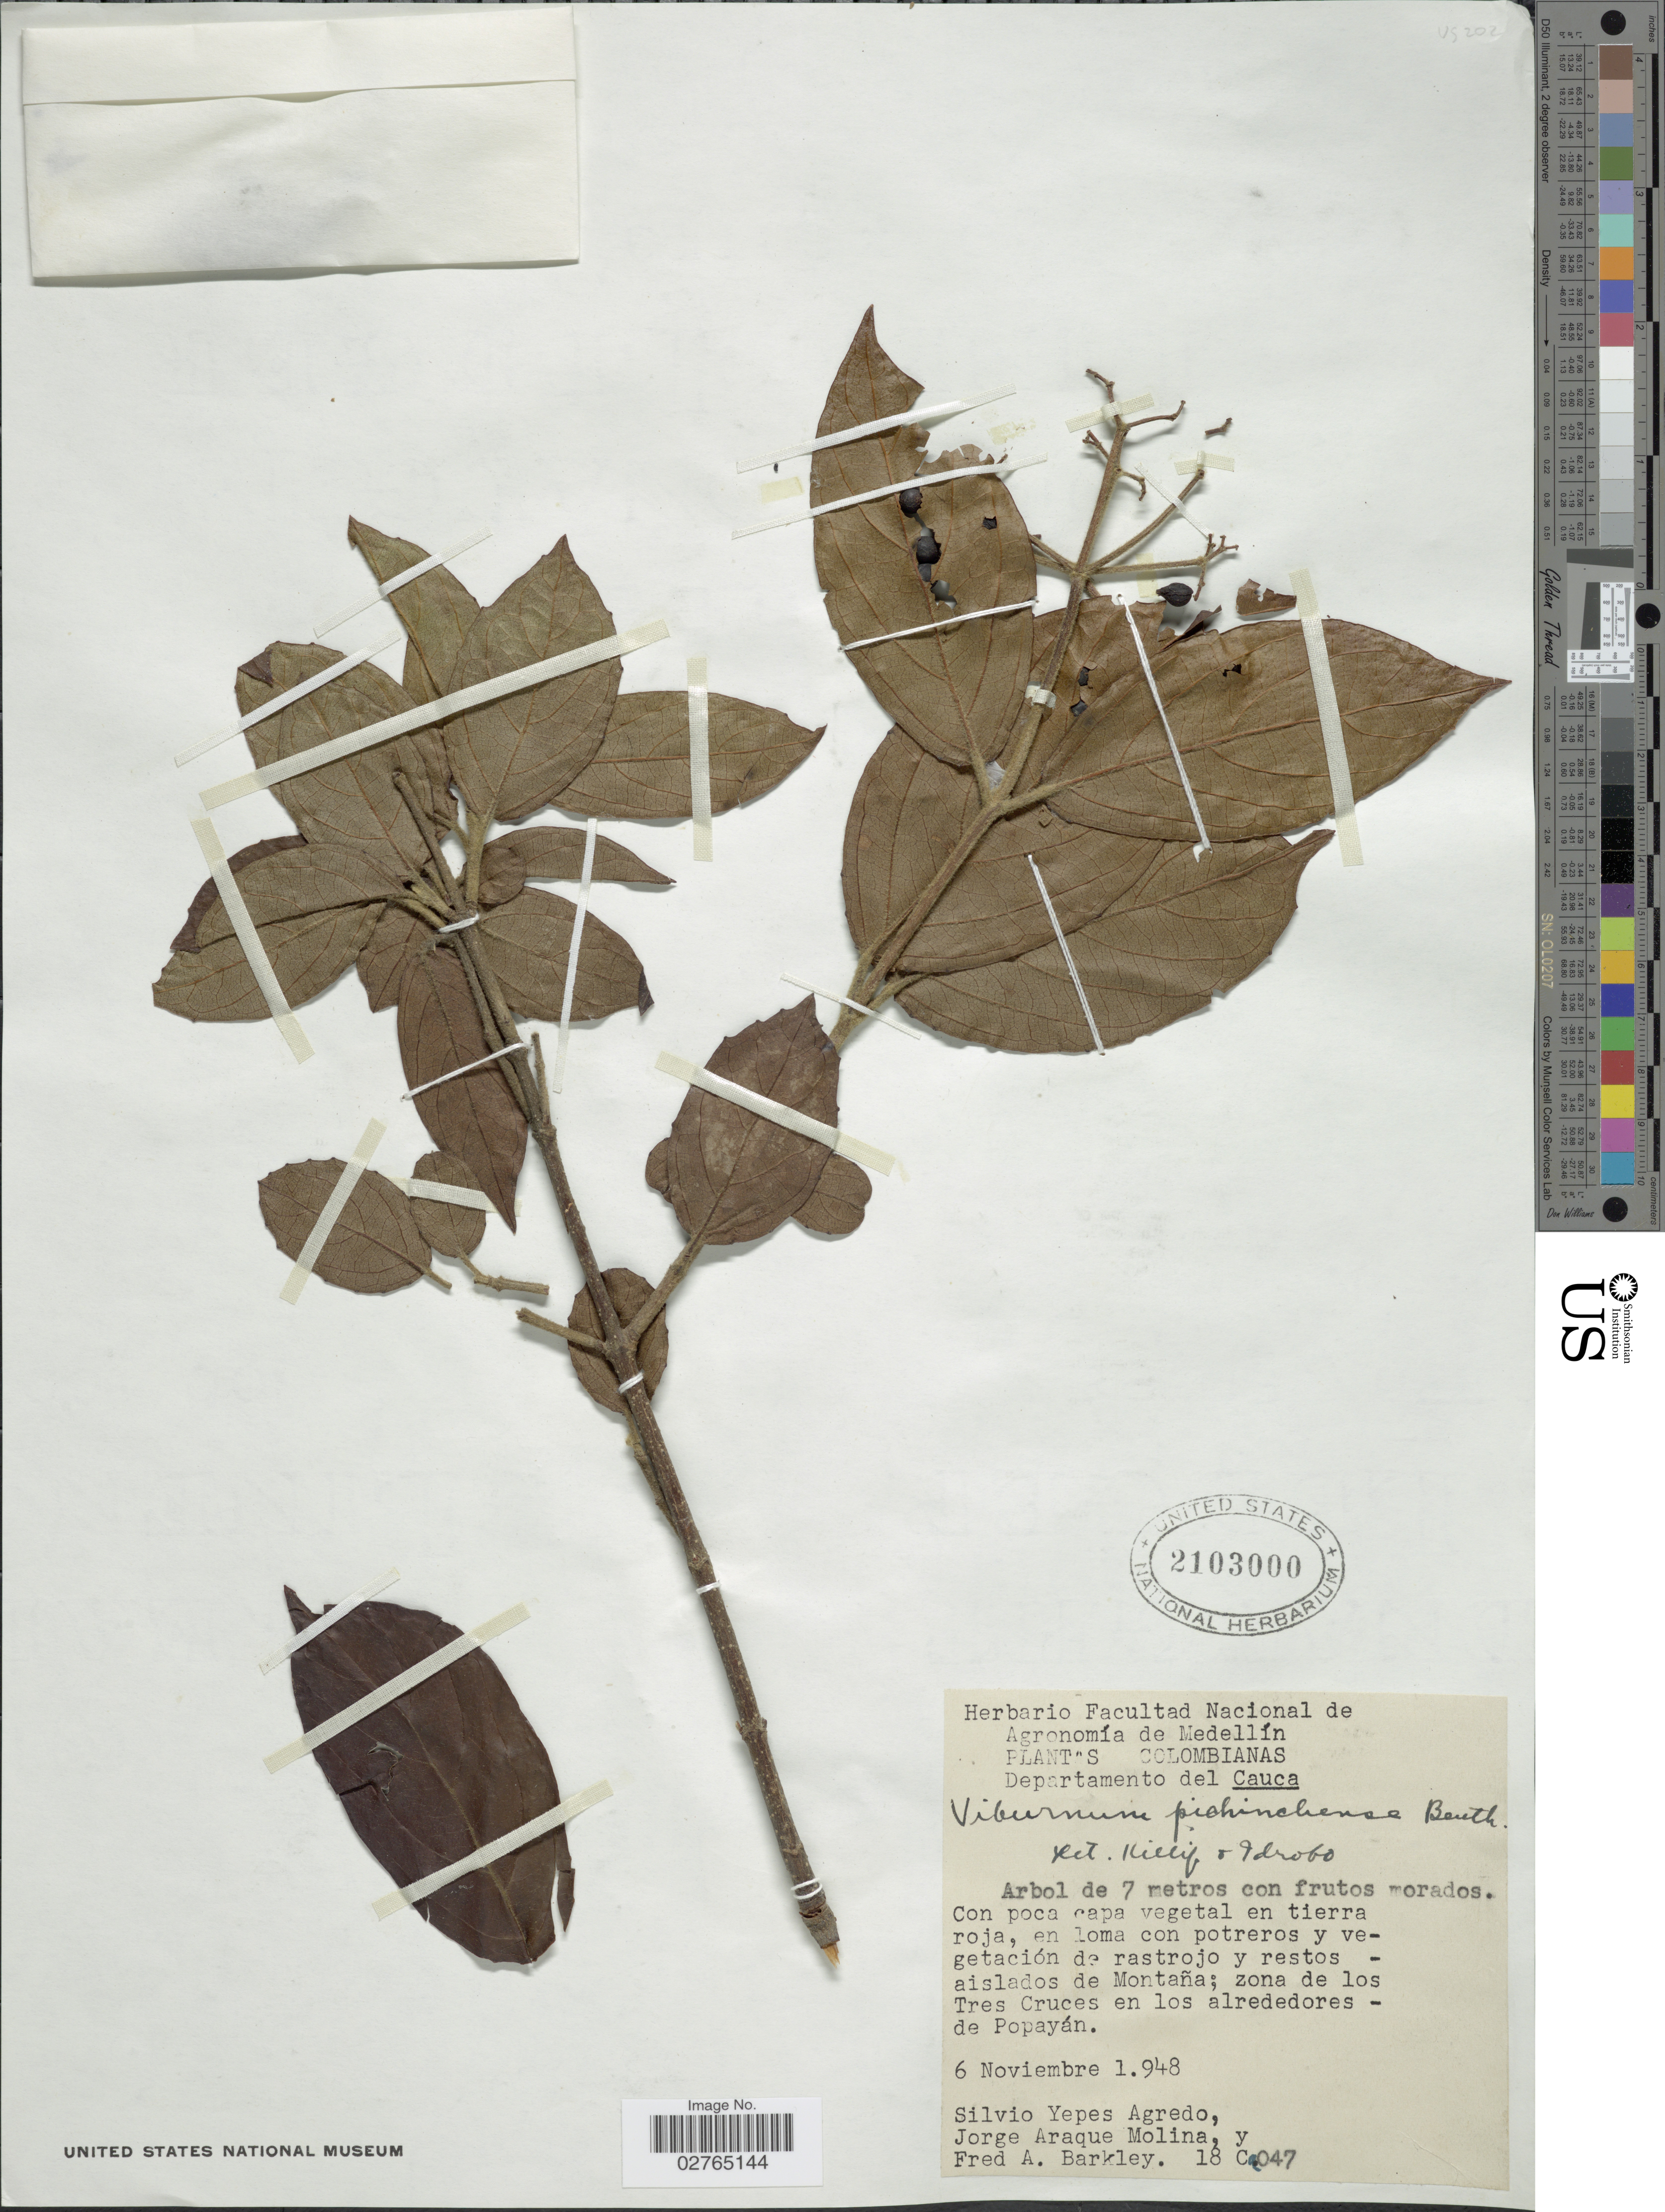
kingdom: Plantae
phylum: Tracheophyta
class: Magnoliopsida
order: Dipsacales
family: Viburnaceae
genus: Viburnum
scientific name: Viburnum pichinchense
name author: Benth.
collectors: S. Yepes-Agredo, J. Araque Molina & F. A. Barkley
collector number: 18C4*047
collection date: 1948-11-06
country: Colombia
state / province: Cauca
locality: Departamento del Cauca. Zona de los Tres Cruces en los alrededores - de Popayán.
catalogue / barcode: US 2103000